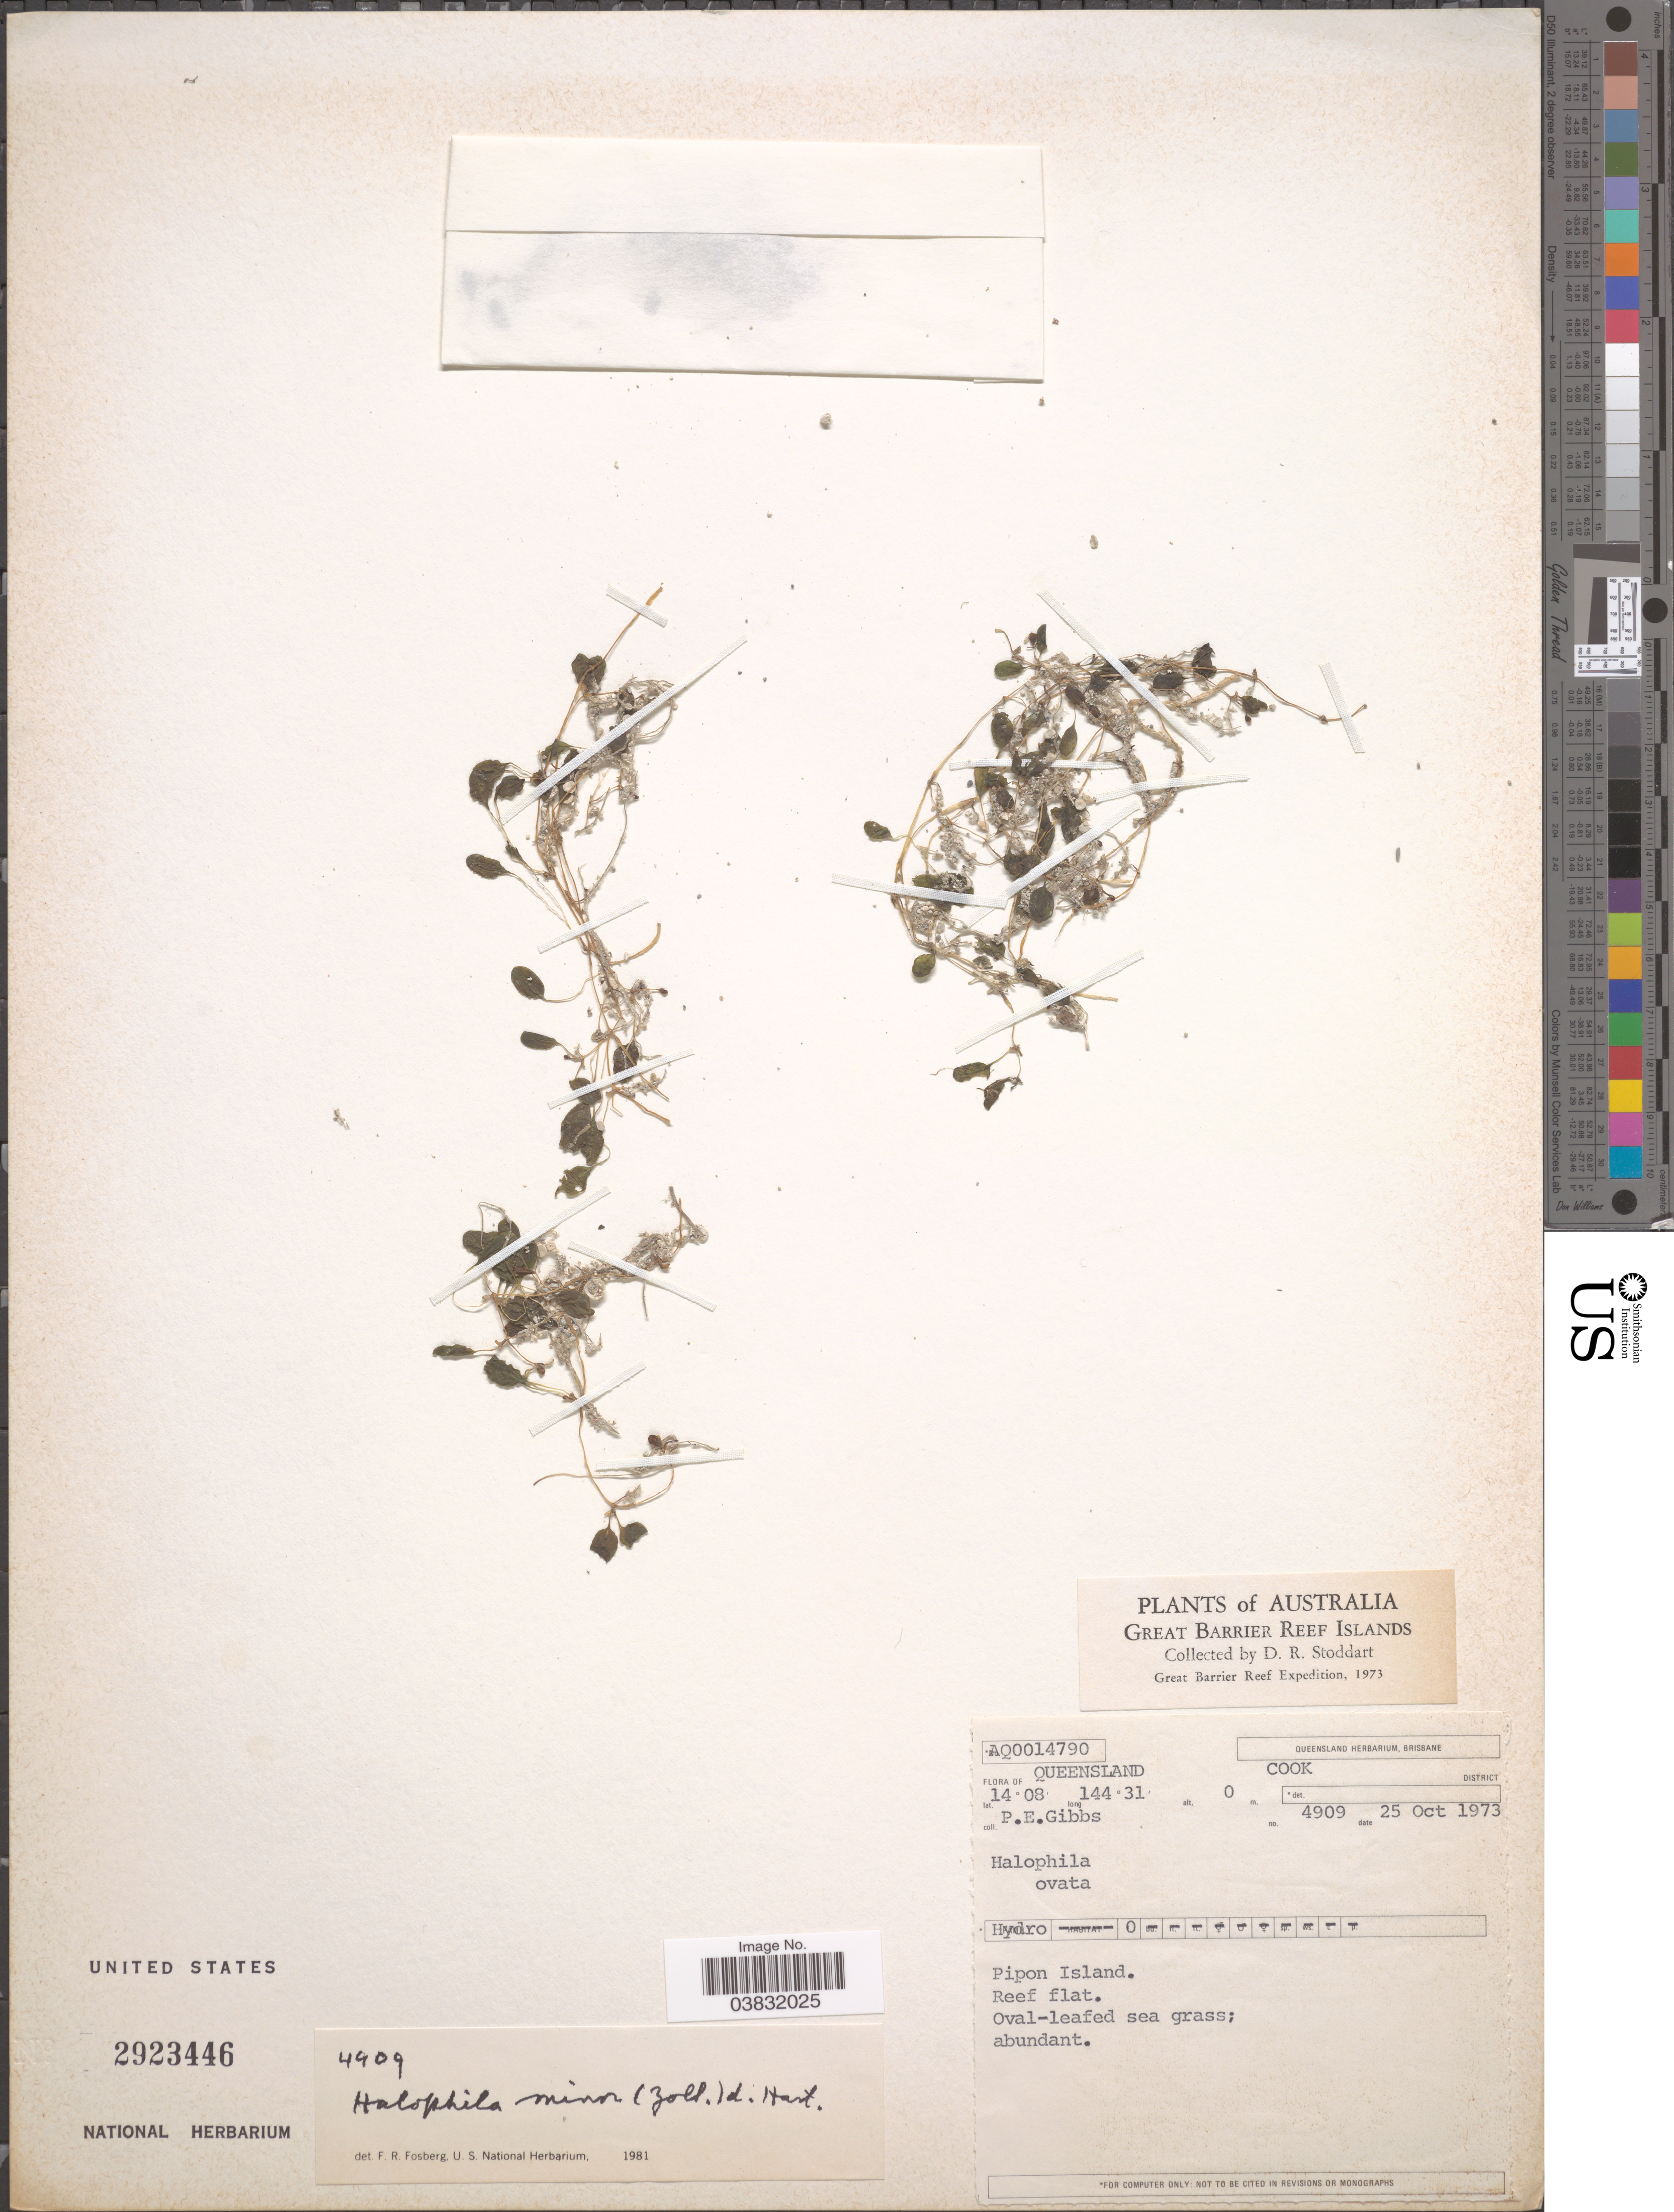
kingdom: Plantae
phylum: Tracheophyta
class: Liliopsida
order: Alismatales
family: Hydrocharitaceae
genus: Halophila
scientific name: Halophila minor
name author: (Zoll.) Hartog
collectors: P. E. Gibbs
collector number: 4909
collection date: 1973-10-25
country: Australia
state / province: Queensland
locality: Great Barrier Reef Islands. Cook District. Pipon Island. Reef flat.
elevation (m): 0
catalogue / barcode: US 2923446